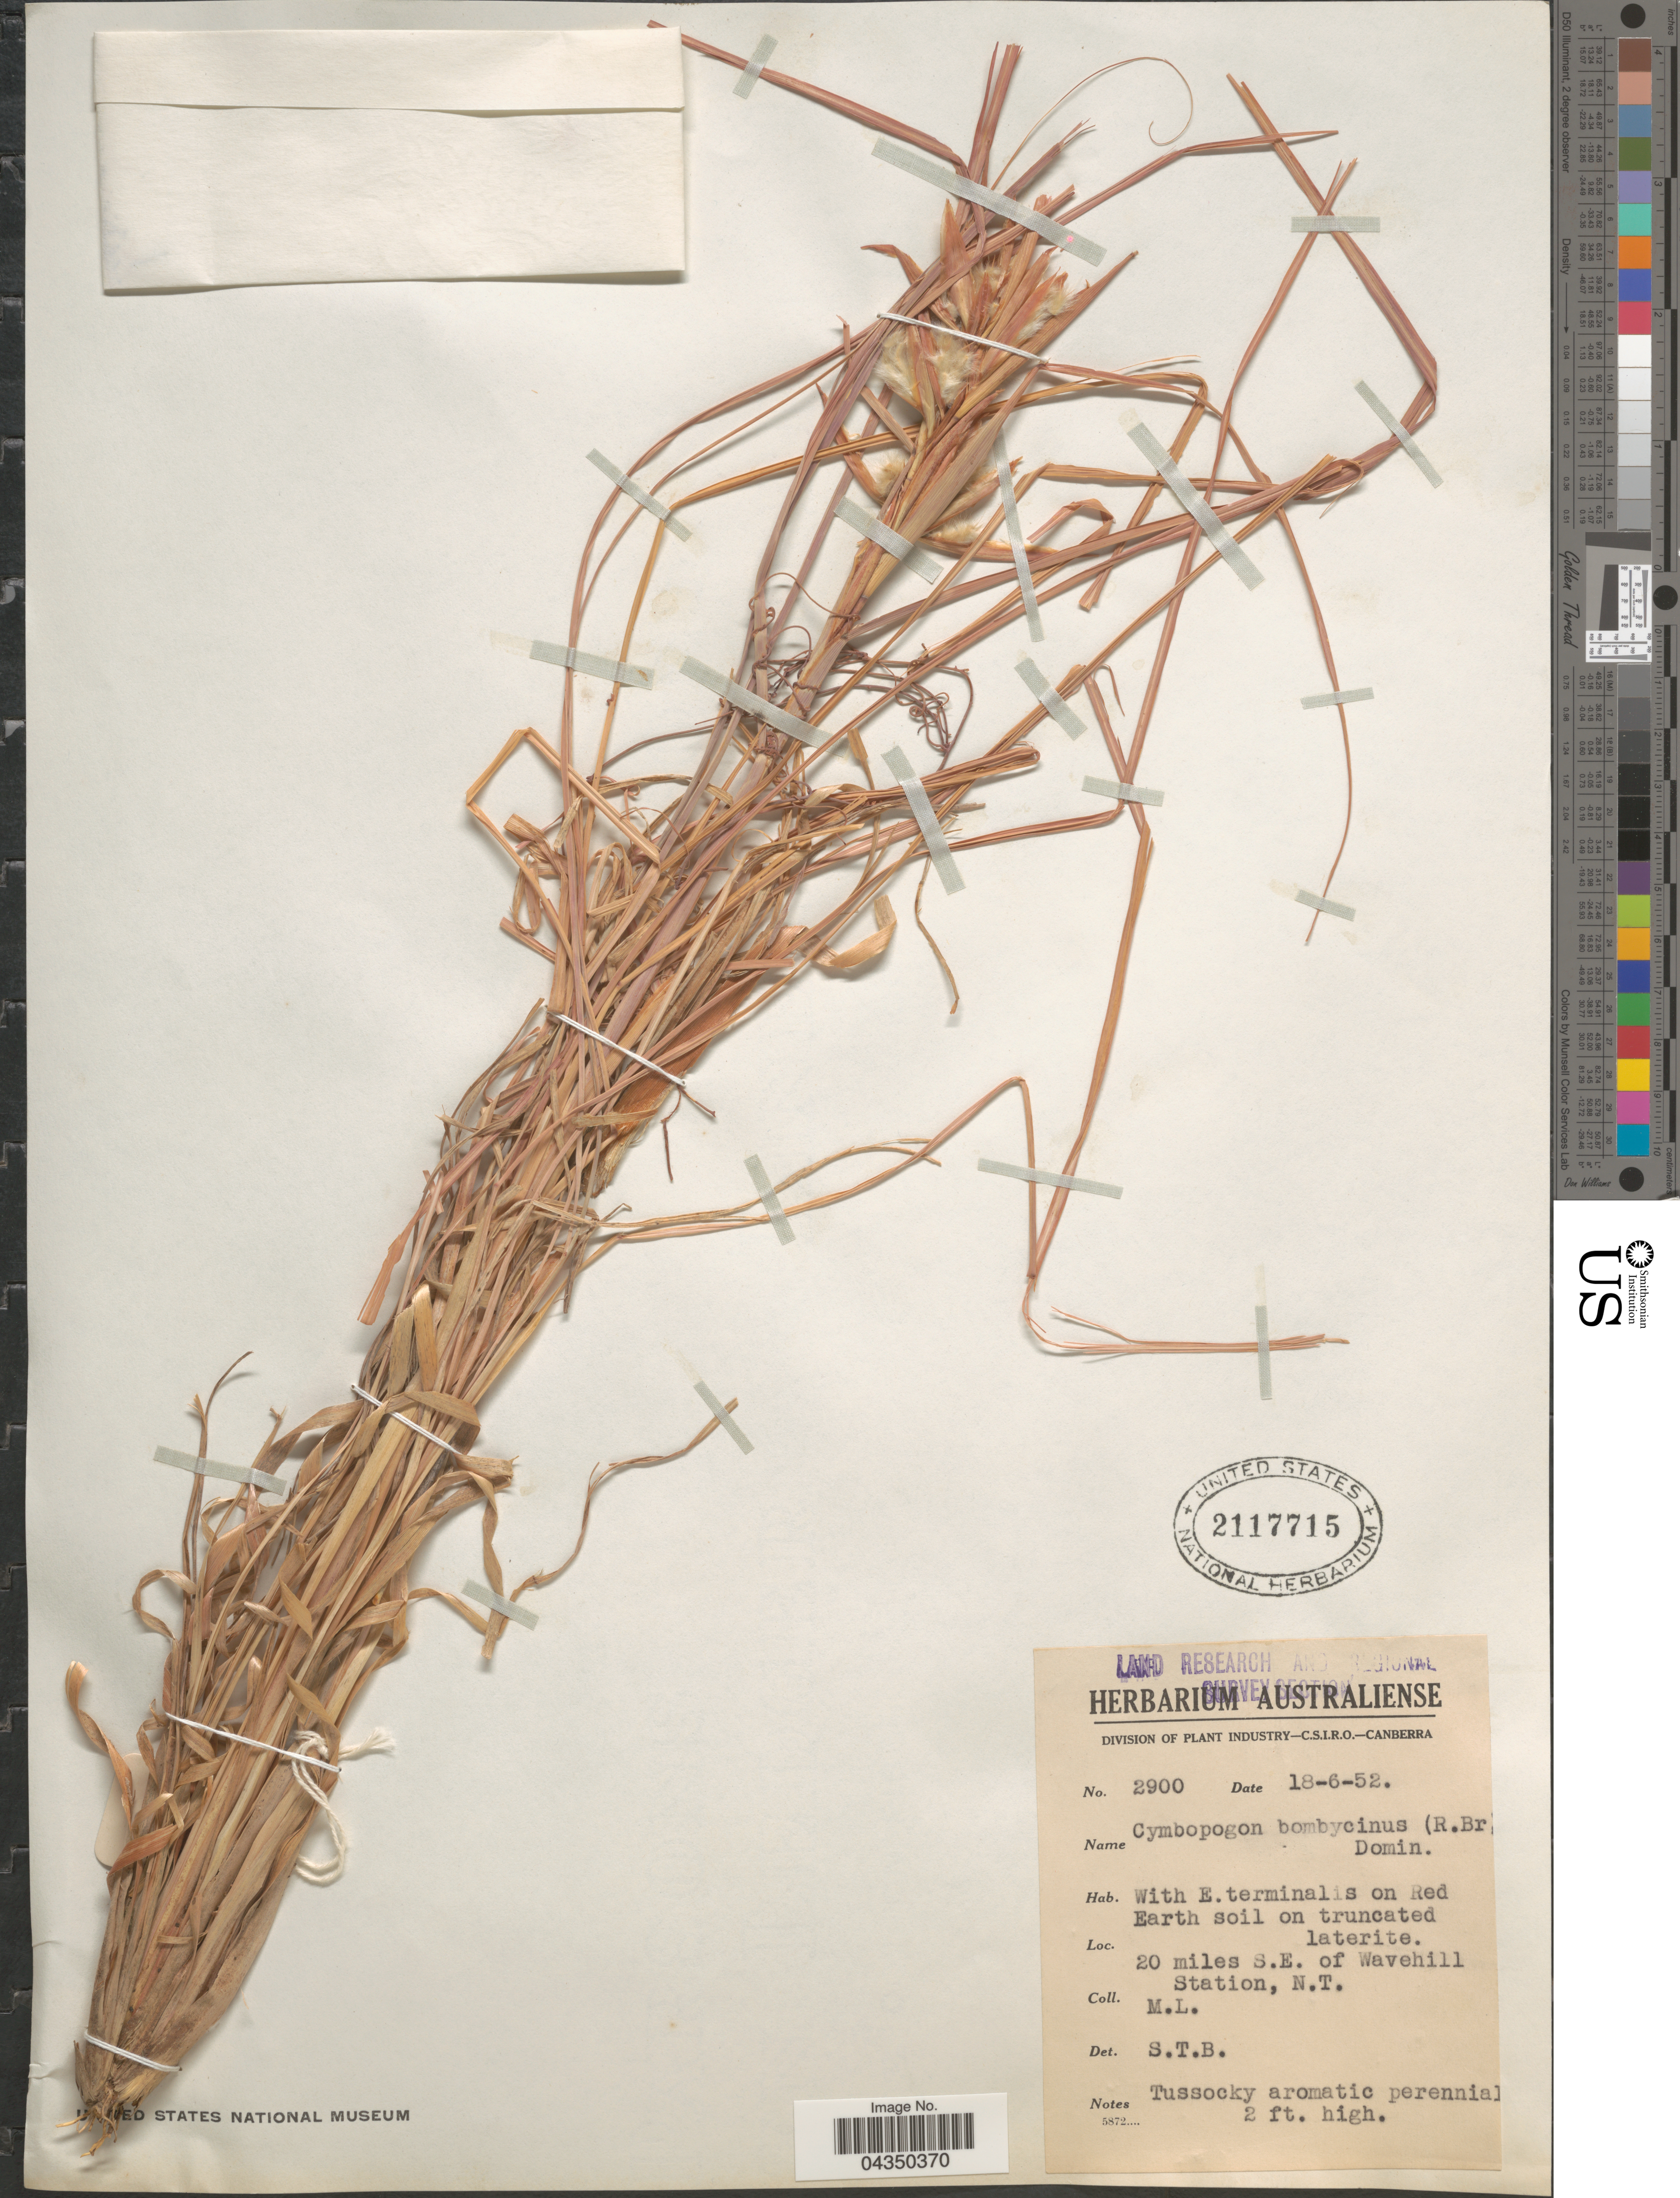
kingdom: Plantae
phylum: Tracheophyta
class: Liliopsida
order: Poales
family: Poaceae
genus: Cymbopogon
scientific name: Cymbopogon bombycinus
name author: A. Camus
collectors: M. L.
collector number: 2900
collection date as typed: Transcribed d/m/y: 18/6/52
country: Australia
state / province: Northern Territory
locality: Land Research And Regional Survey Section. 20 miles S.E. of Wavehill Station.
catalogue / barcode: US 2117715